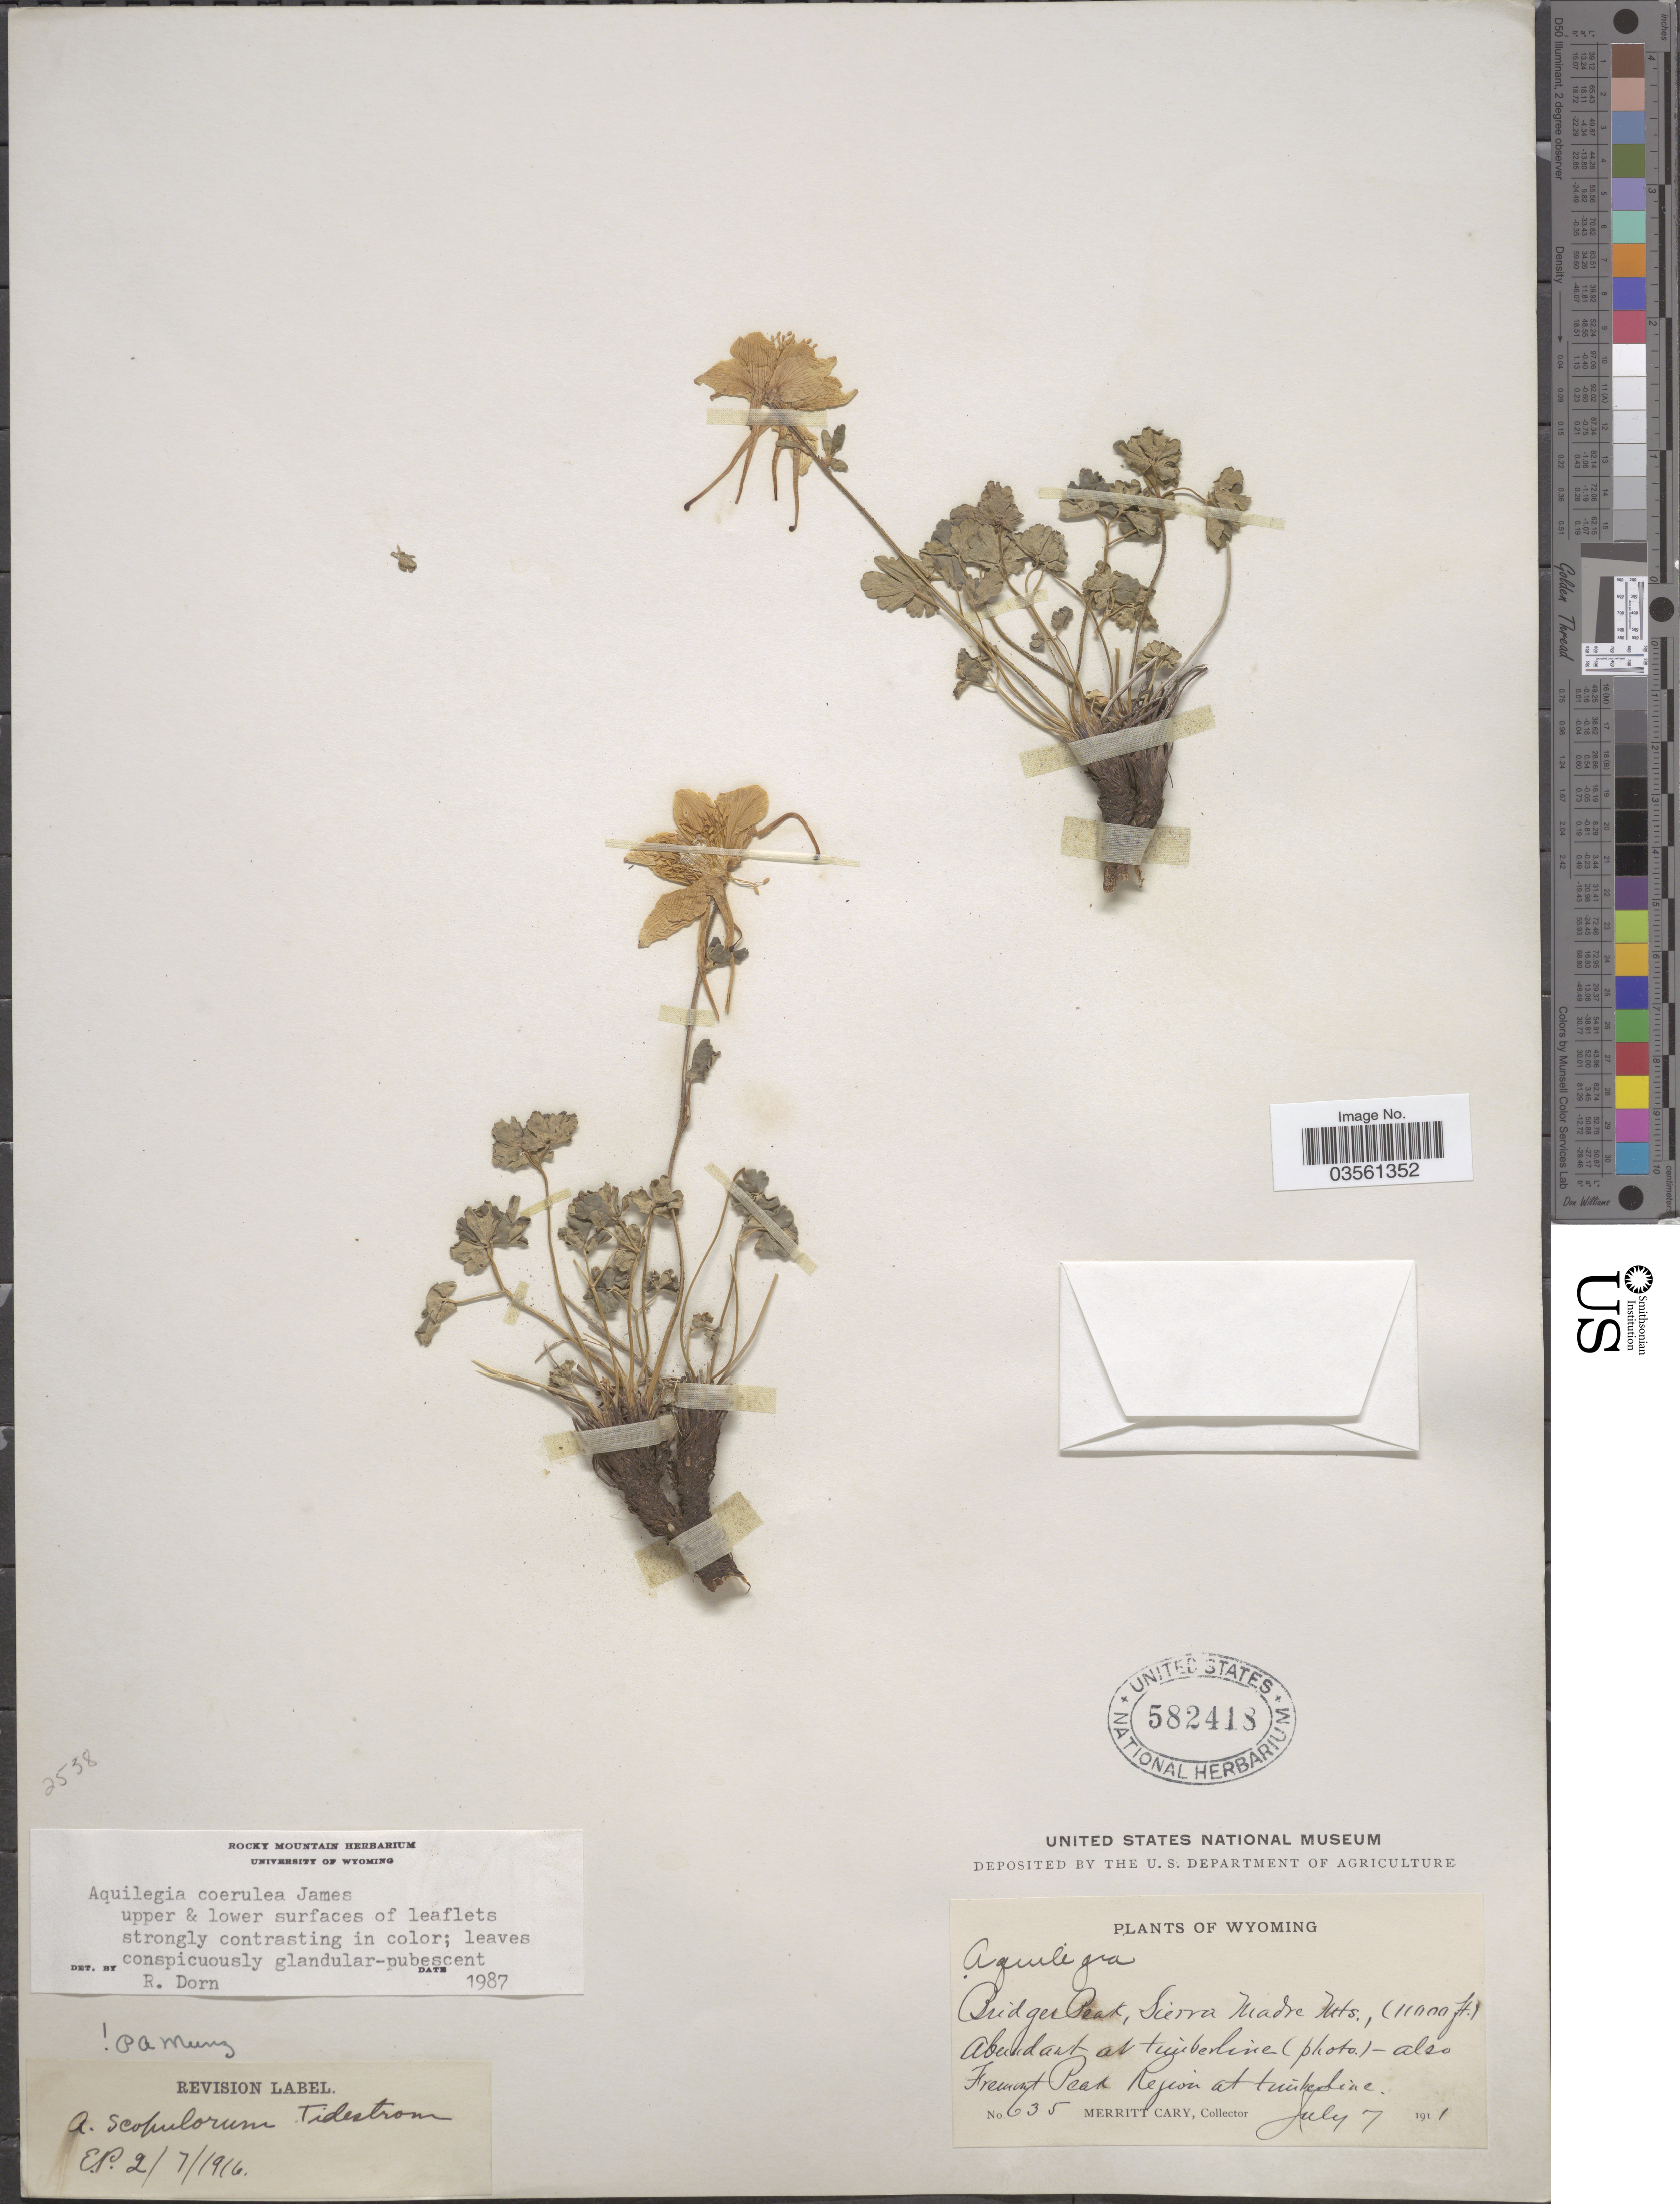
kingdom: Plantae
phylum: Tracheophyta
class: Magnoliopsida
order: Ranunculales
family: Ranunculaceae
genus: Aquilegia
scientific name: Aquilegia coerulea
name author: E. James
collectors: M. Cary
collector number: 635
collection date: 1911-07-07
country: United States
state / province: Wyoming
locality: Bridger Peak, Sierra Madre Mts., Fremont Peak. Region at timberline.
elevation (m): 3353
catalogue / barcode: US 582418